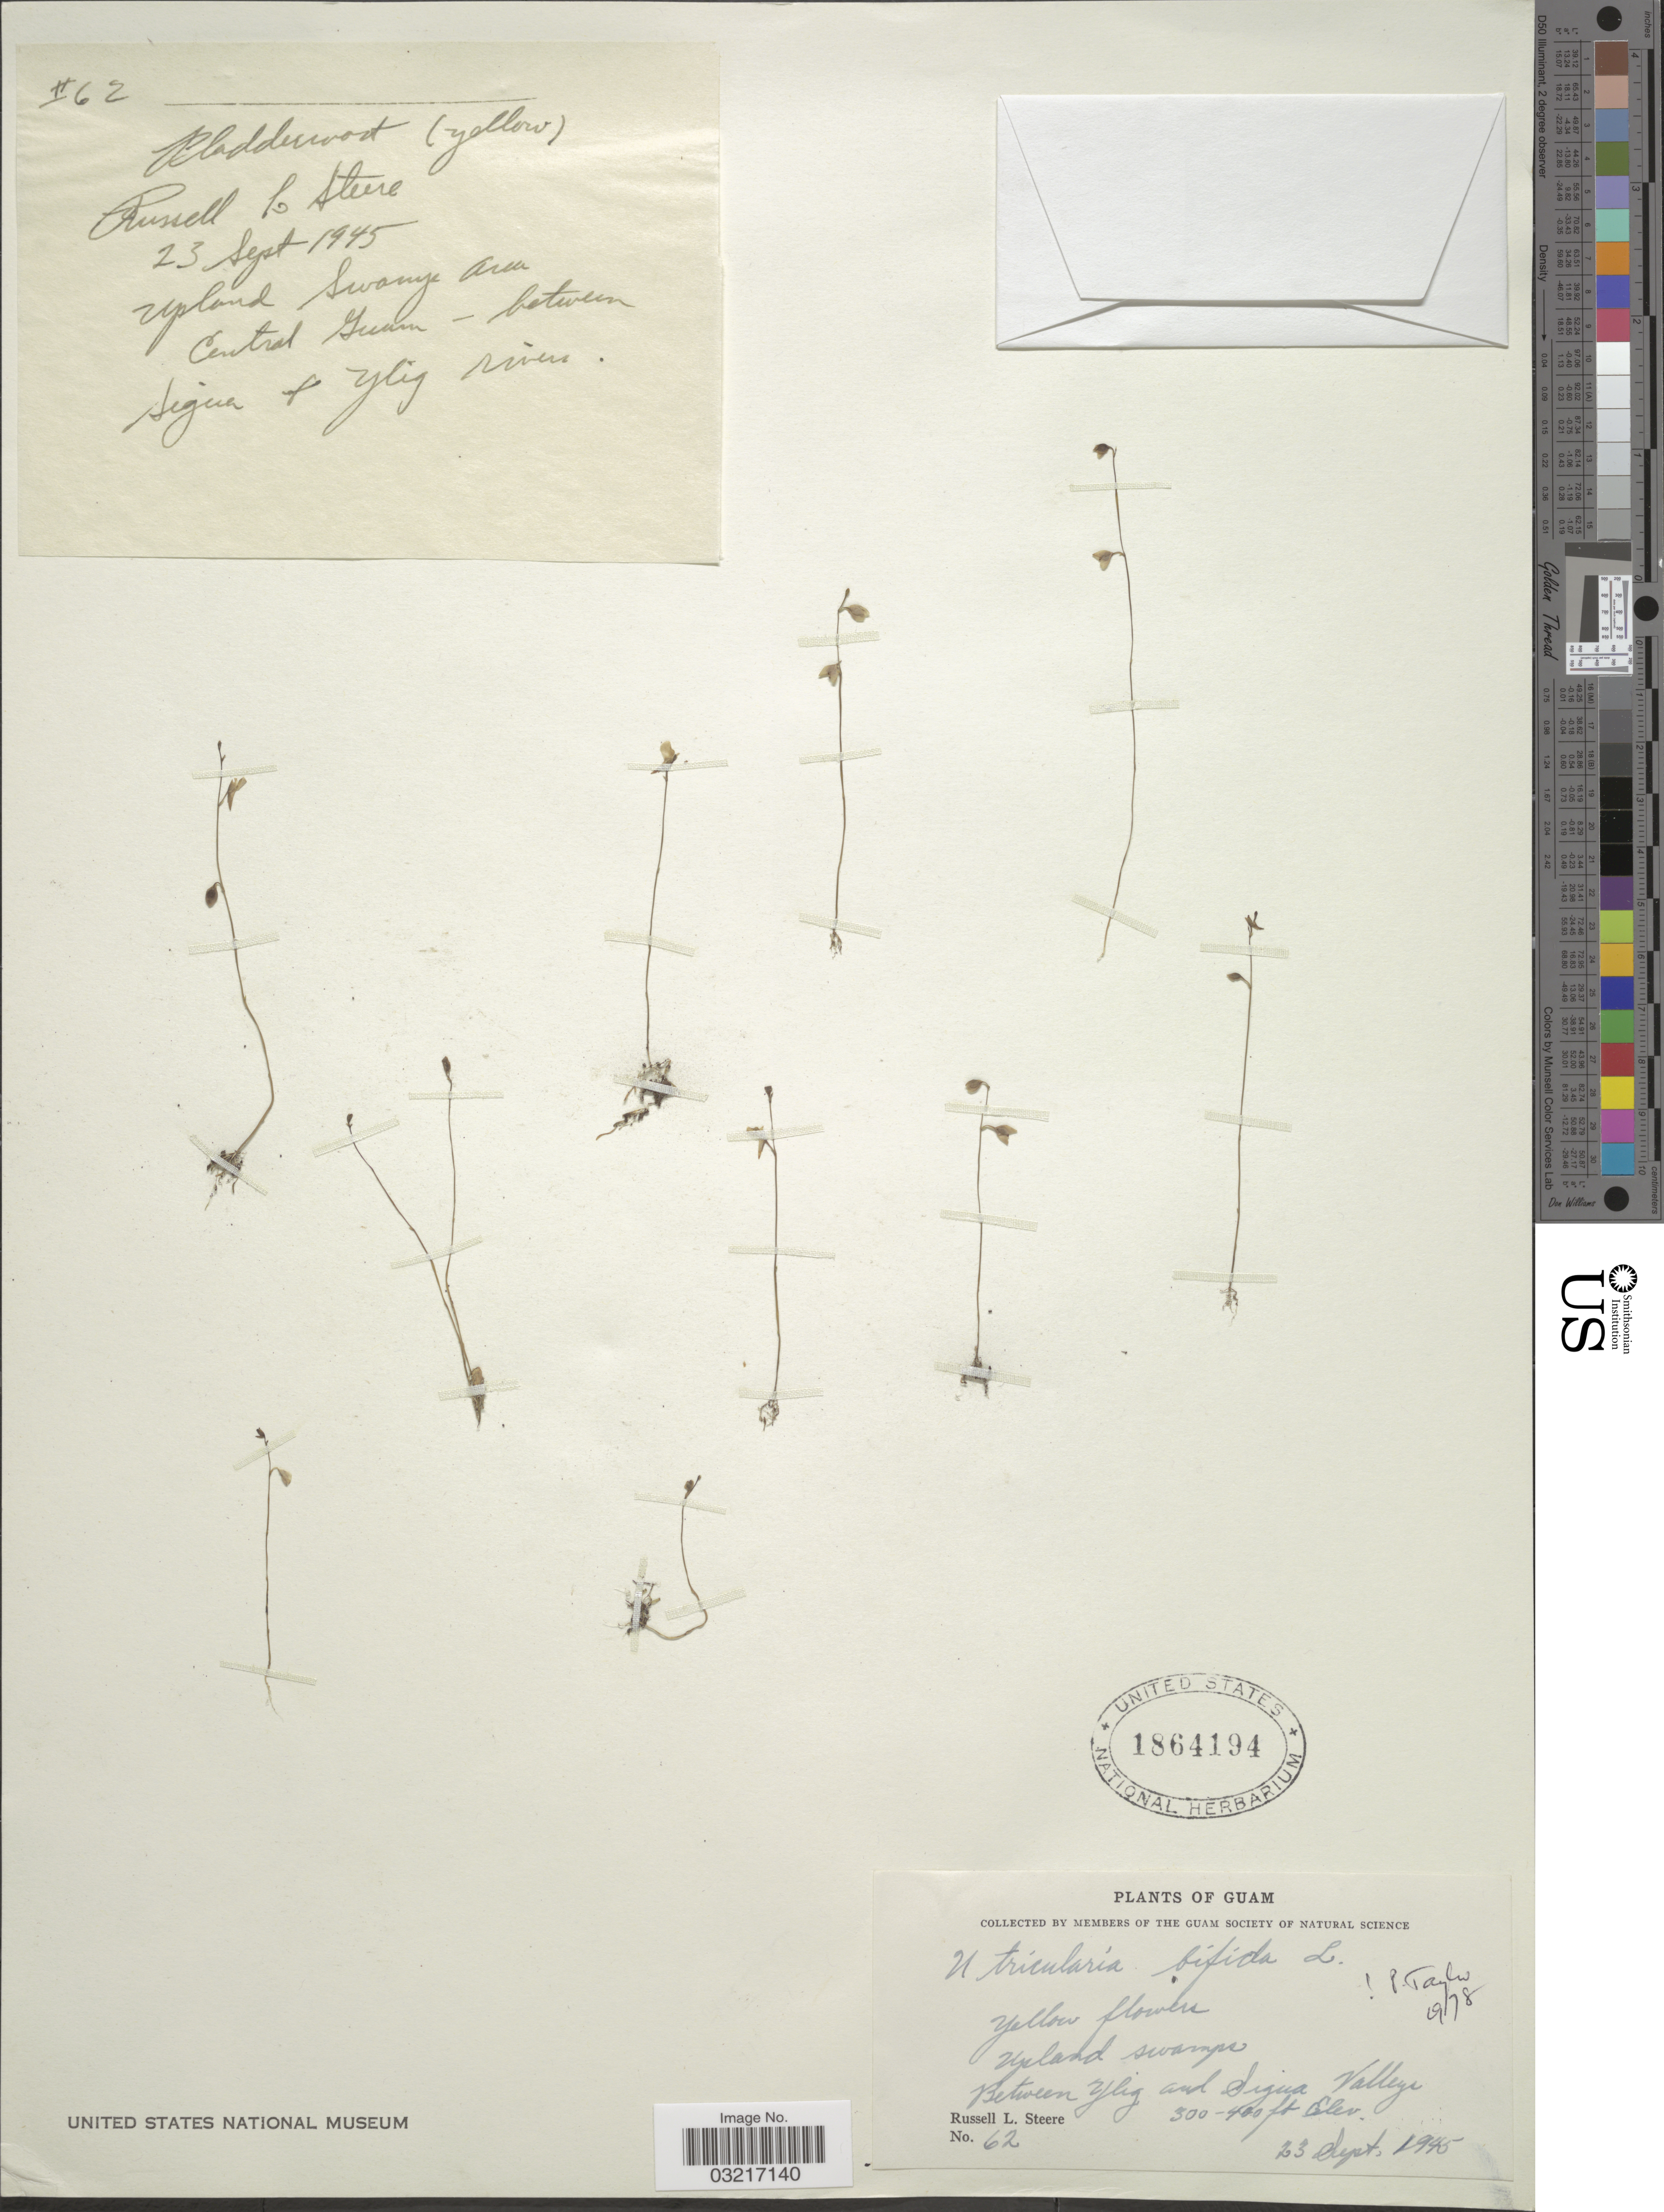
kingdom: Plantae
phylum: Tracheophyta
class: Magnoliopsida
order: Lamiales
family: Lentibulariaceae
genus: Utricularia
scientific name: Utricularia bifida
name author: L.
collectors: R. L. Steere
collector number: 62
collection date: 1945-09-23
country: Guam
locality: Upland swamps. Beteen Ylig and Sigua Valleys. Central Guam.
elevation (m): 91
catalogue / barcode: US 1864194